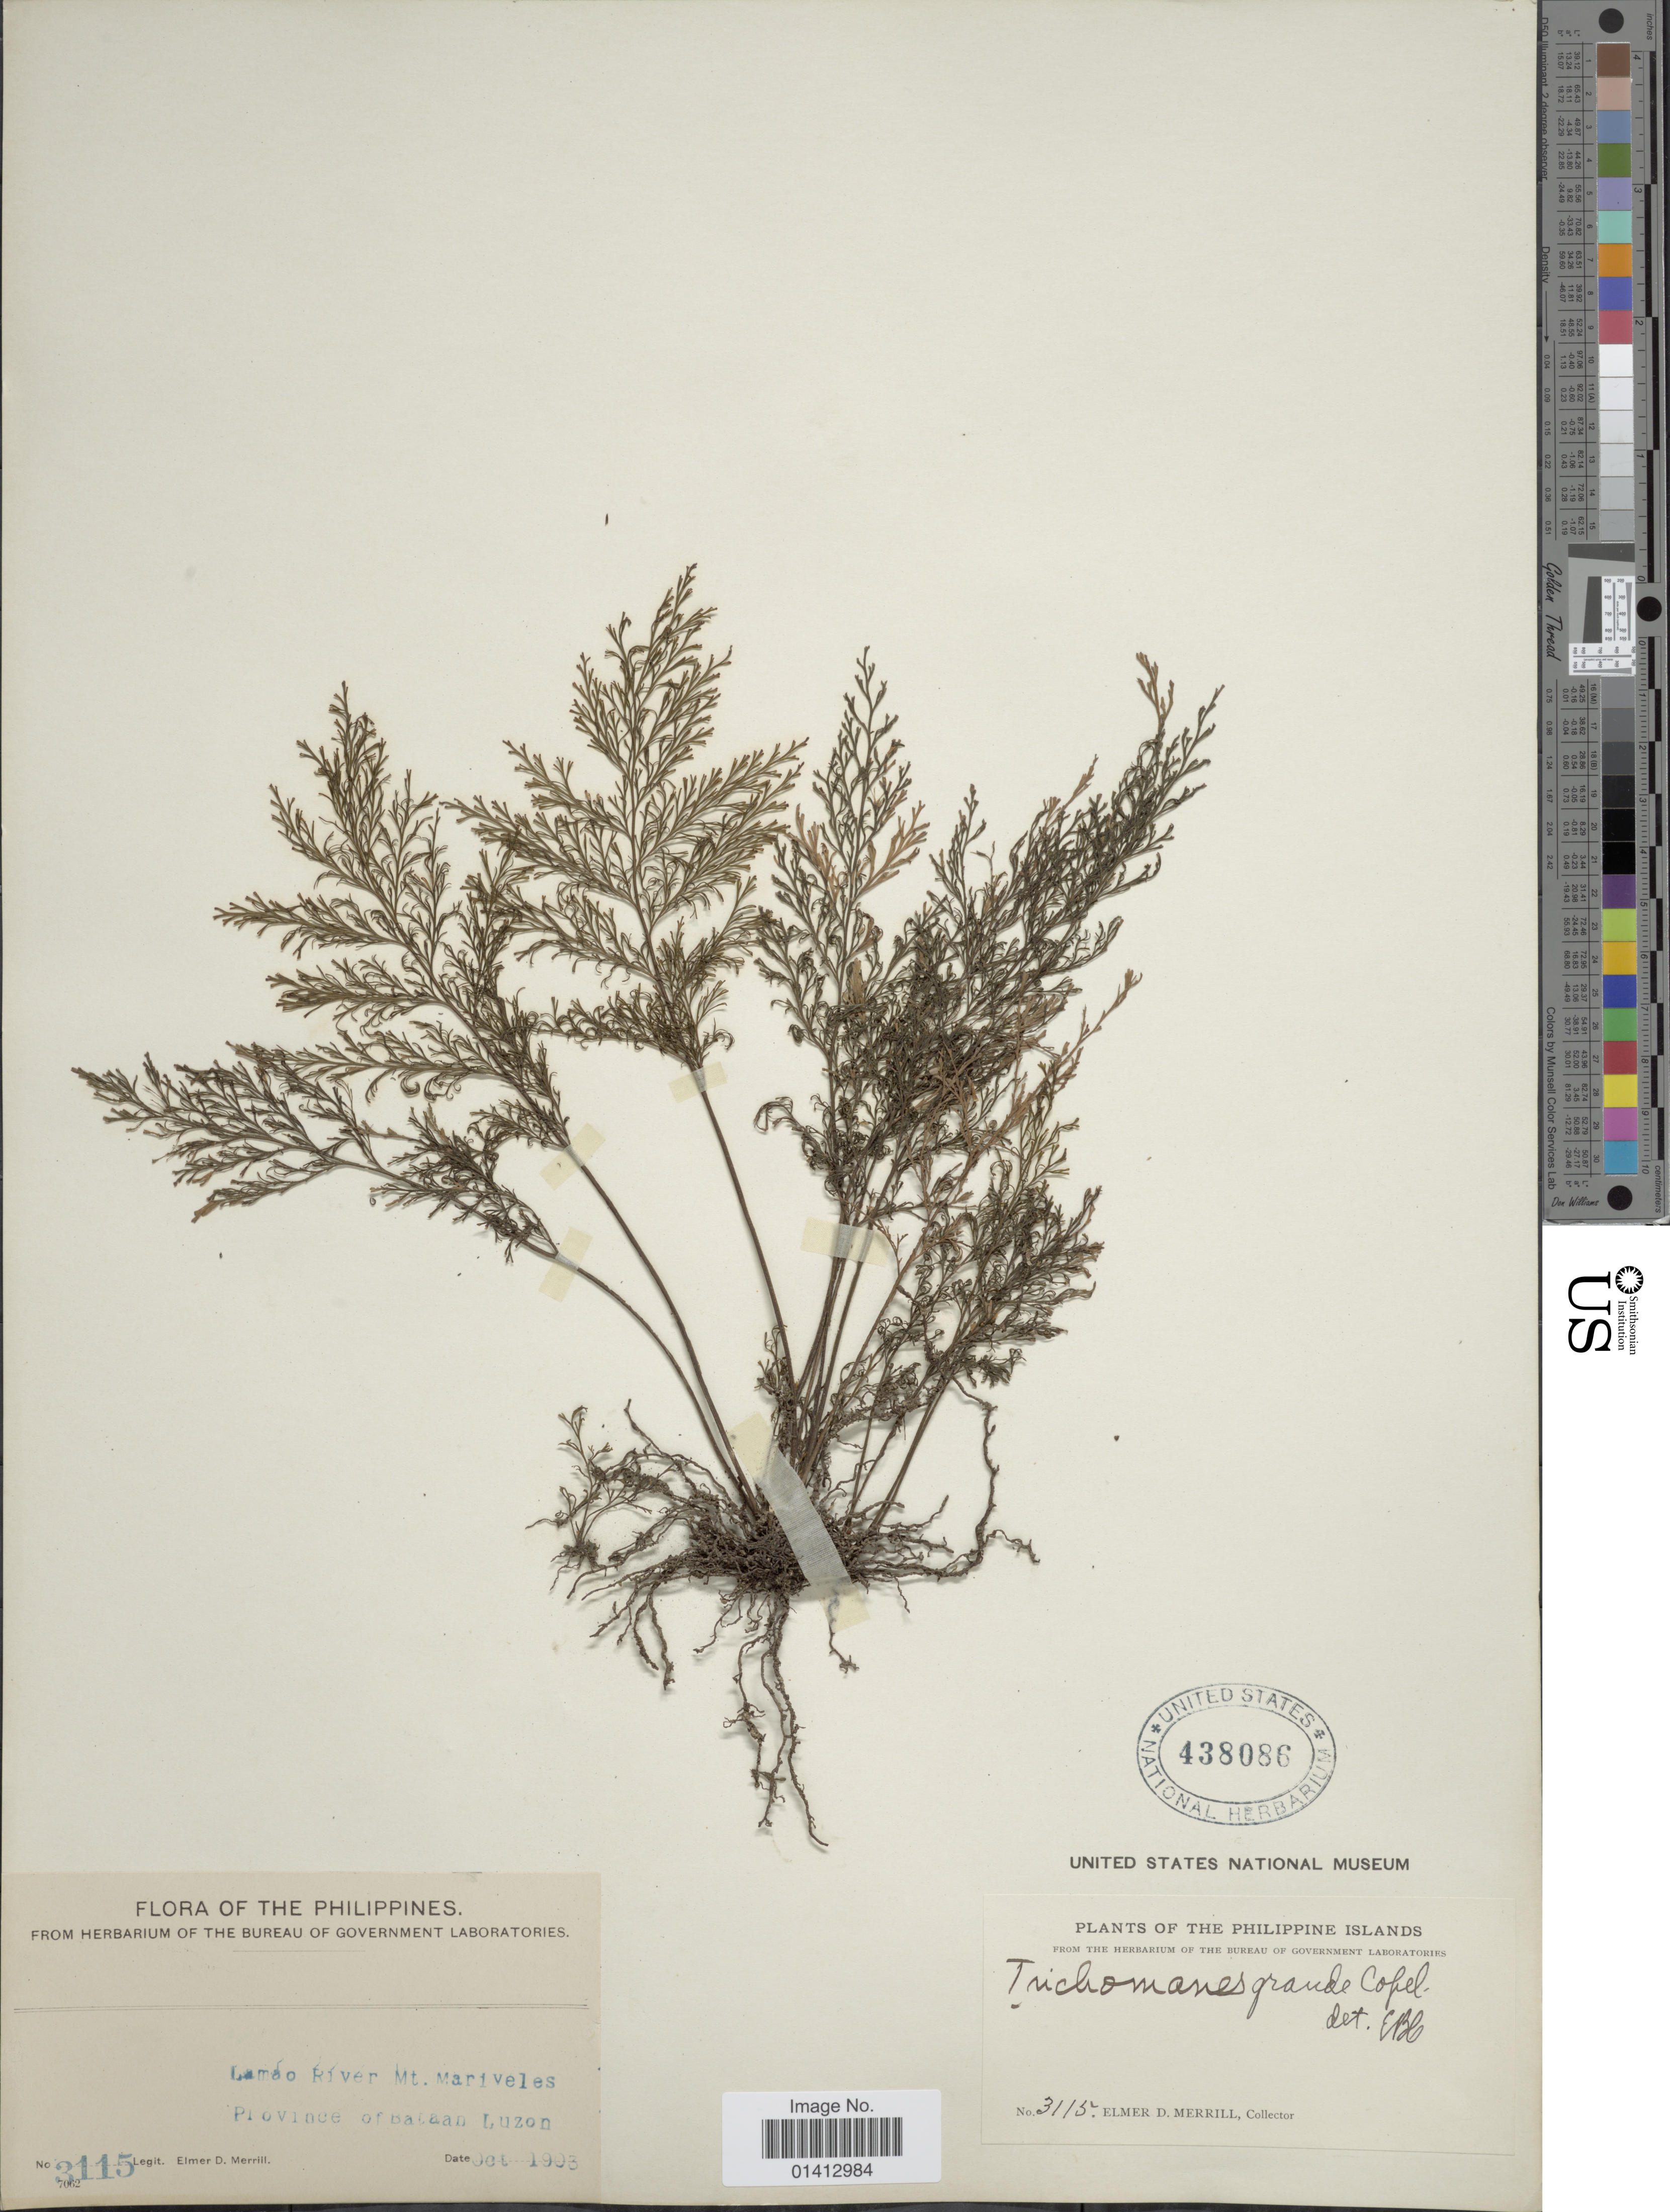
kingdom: Plantae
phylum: Tracheophyta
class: Polypodiopsida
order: Hymenophyllales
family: Hymenophyllaceae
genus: Crepidomanes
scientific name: Crepidomanes grande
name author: (Copel.) Ebihara & K. Iwats.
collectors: E. D. Merrill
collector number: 3115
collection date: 1903-10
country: Philippines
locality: Lamao River Mt Mariveles, provnce of Bataan Luzon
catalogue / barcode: US 438086